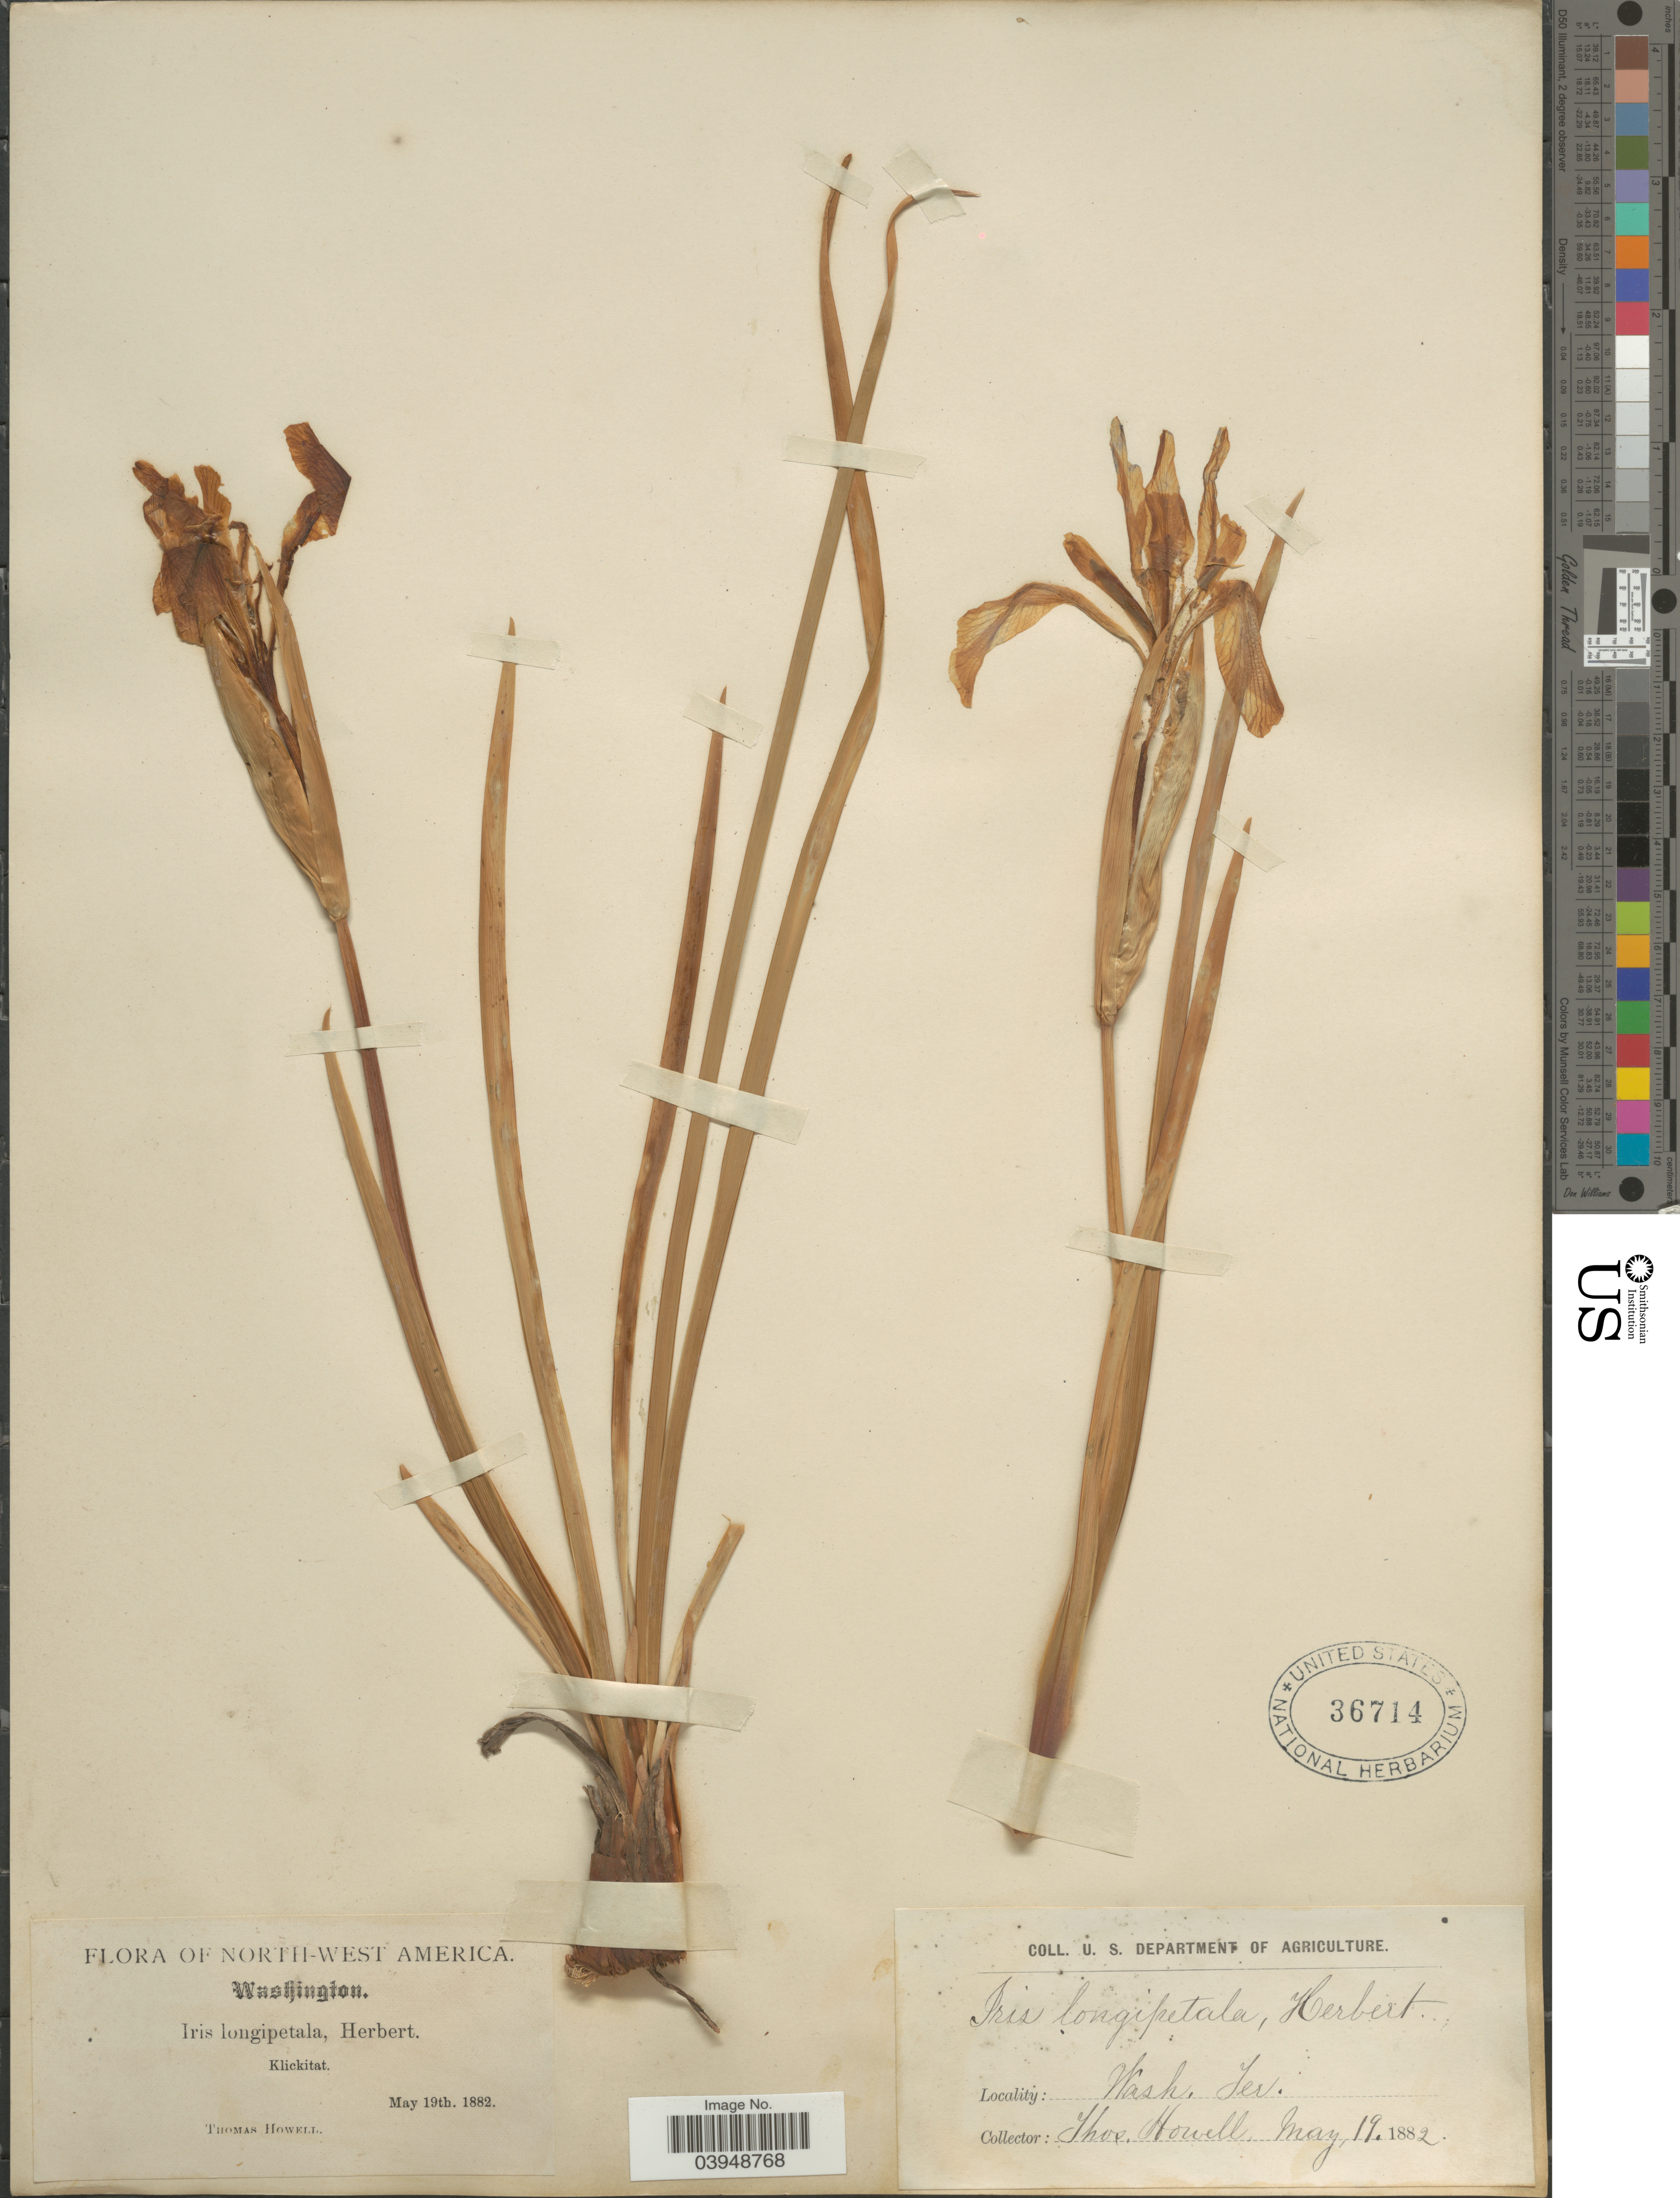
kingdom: Plantae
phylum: Tracheophyta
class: Liliopsida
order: Asparagales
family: Iridaceae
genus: Iris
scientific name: Iris missouriensis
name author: Nutt.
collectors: T. Howell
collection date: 1882-05-19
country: United States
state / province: Washington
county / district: Klickitat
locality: North-West America. Klickitat. Wash. Ter.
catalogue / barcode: US 36714